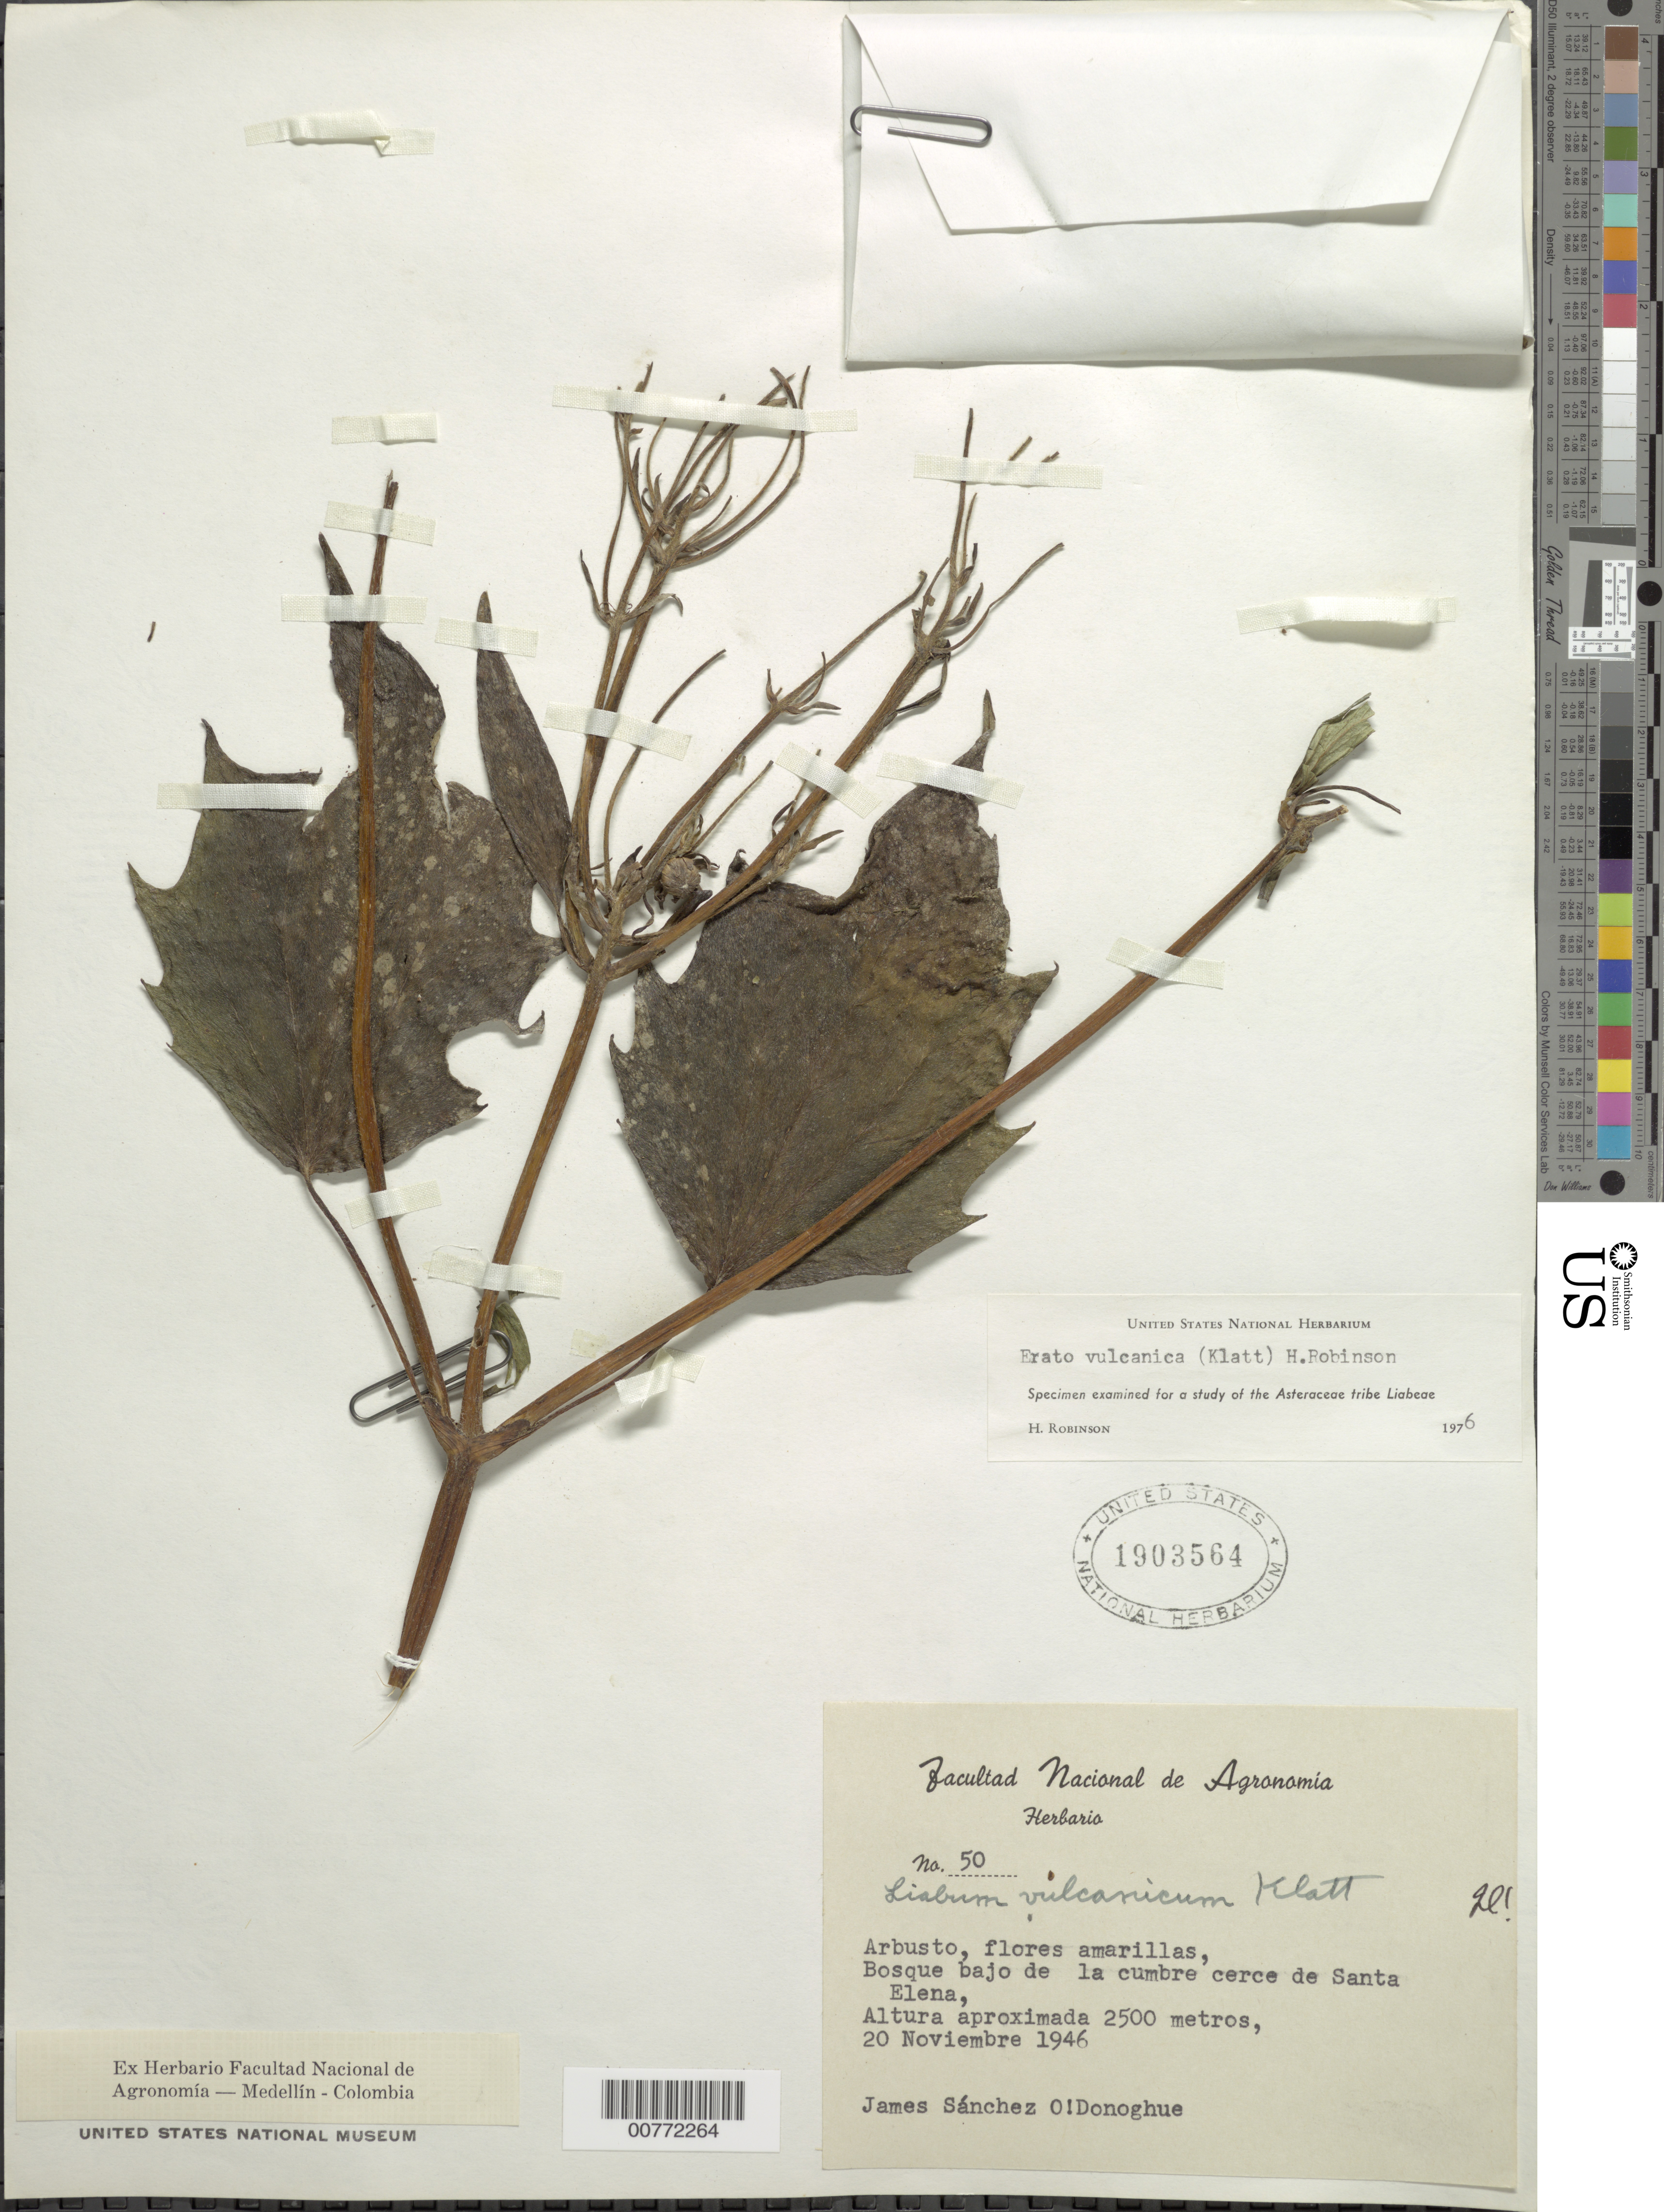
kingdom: Plantae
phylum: Tracheophyta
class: Magnoliopsida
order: Asterales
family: Asteraceae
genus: Erato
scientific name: Erato vulcanica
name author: (Klatt) H. Rob.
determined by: Robinson, Harold E., (US)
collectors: J. O'Donoghue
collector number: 50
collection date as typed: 20-Nov-46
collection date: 1946-11-20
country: Colombia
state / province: Antioquia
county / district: Medellín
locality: Santa Elena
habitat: Bosque bajo de la cumbre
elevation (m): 2500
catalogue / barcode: US 1903564